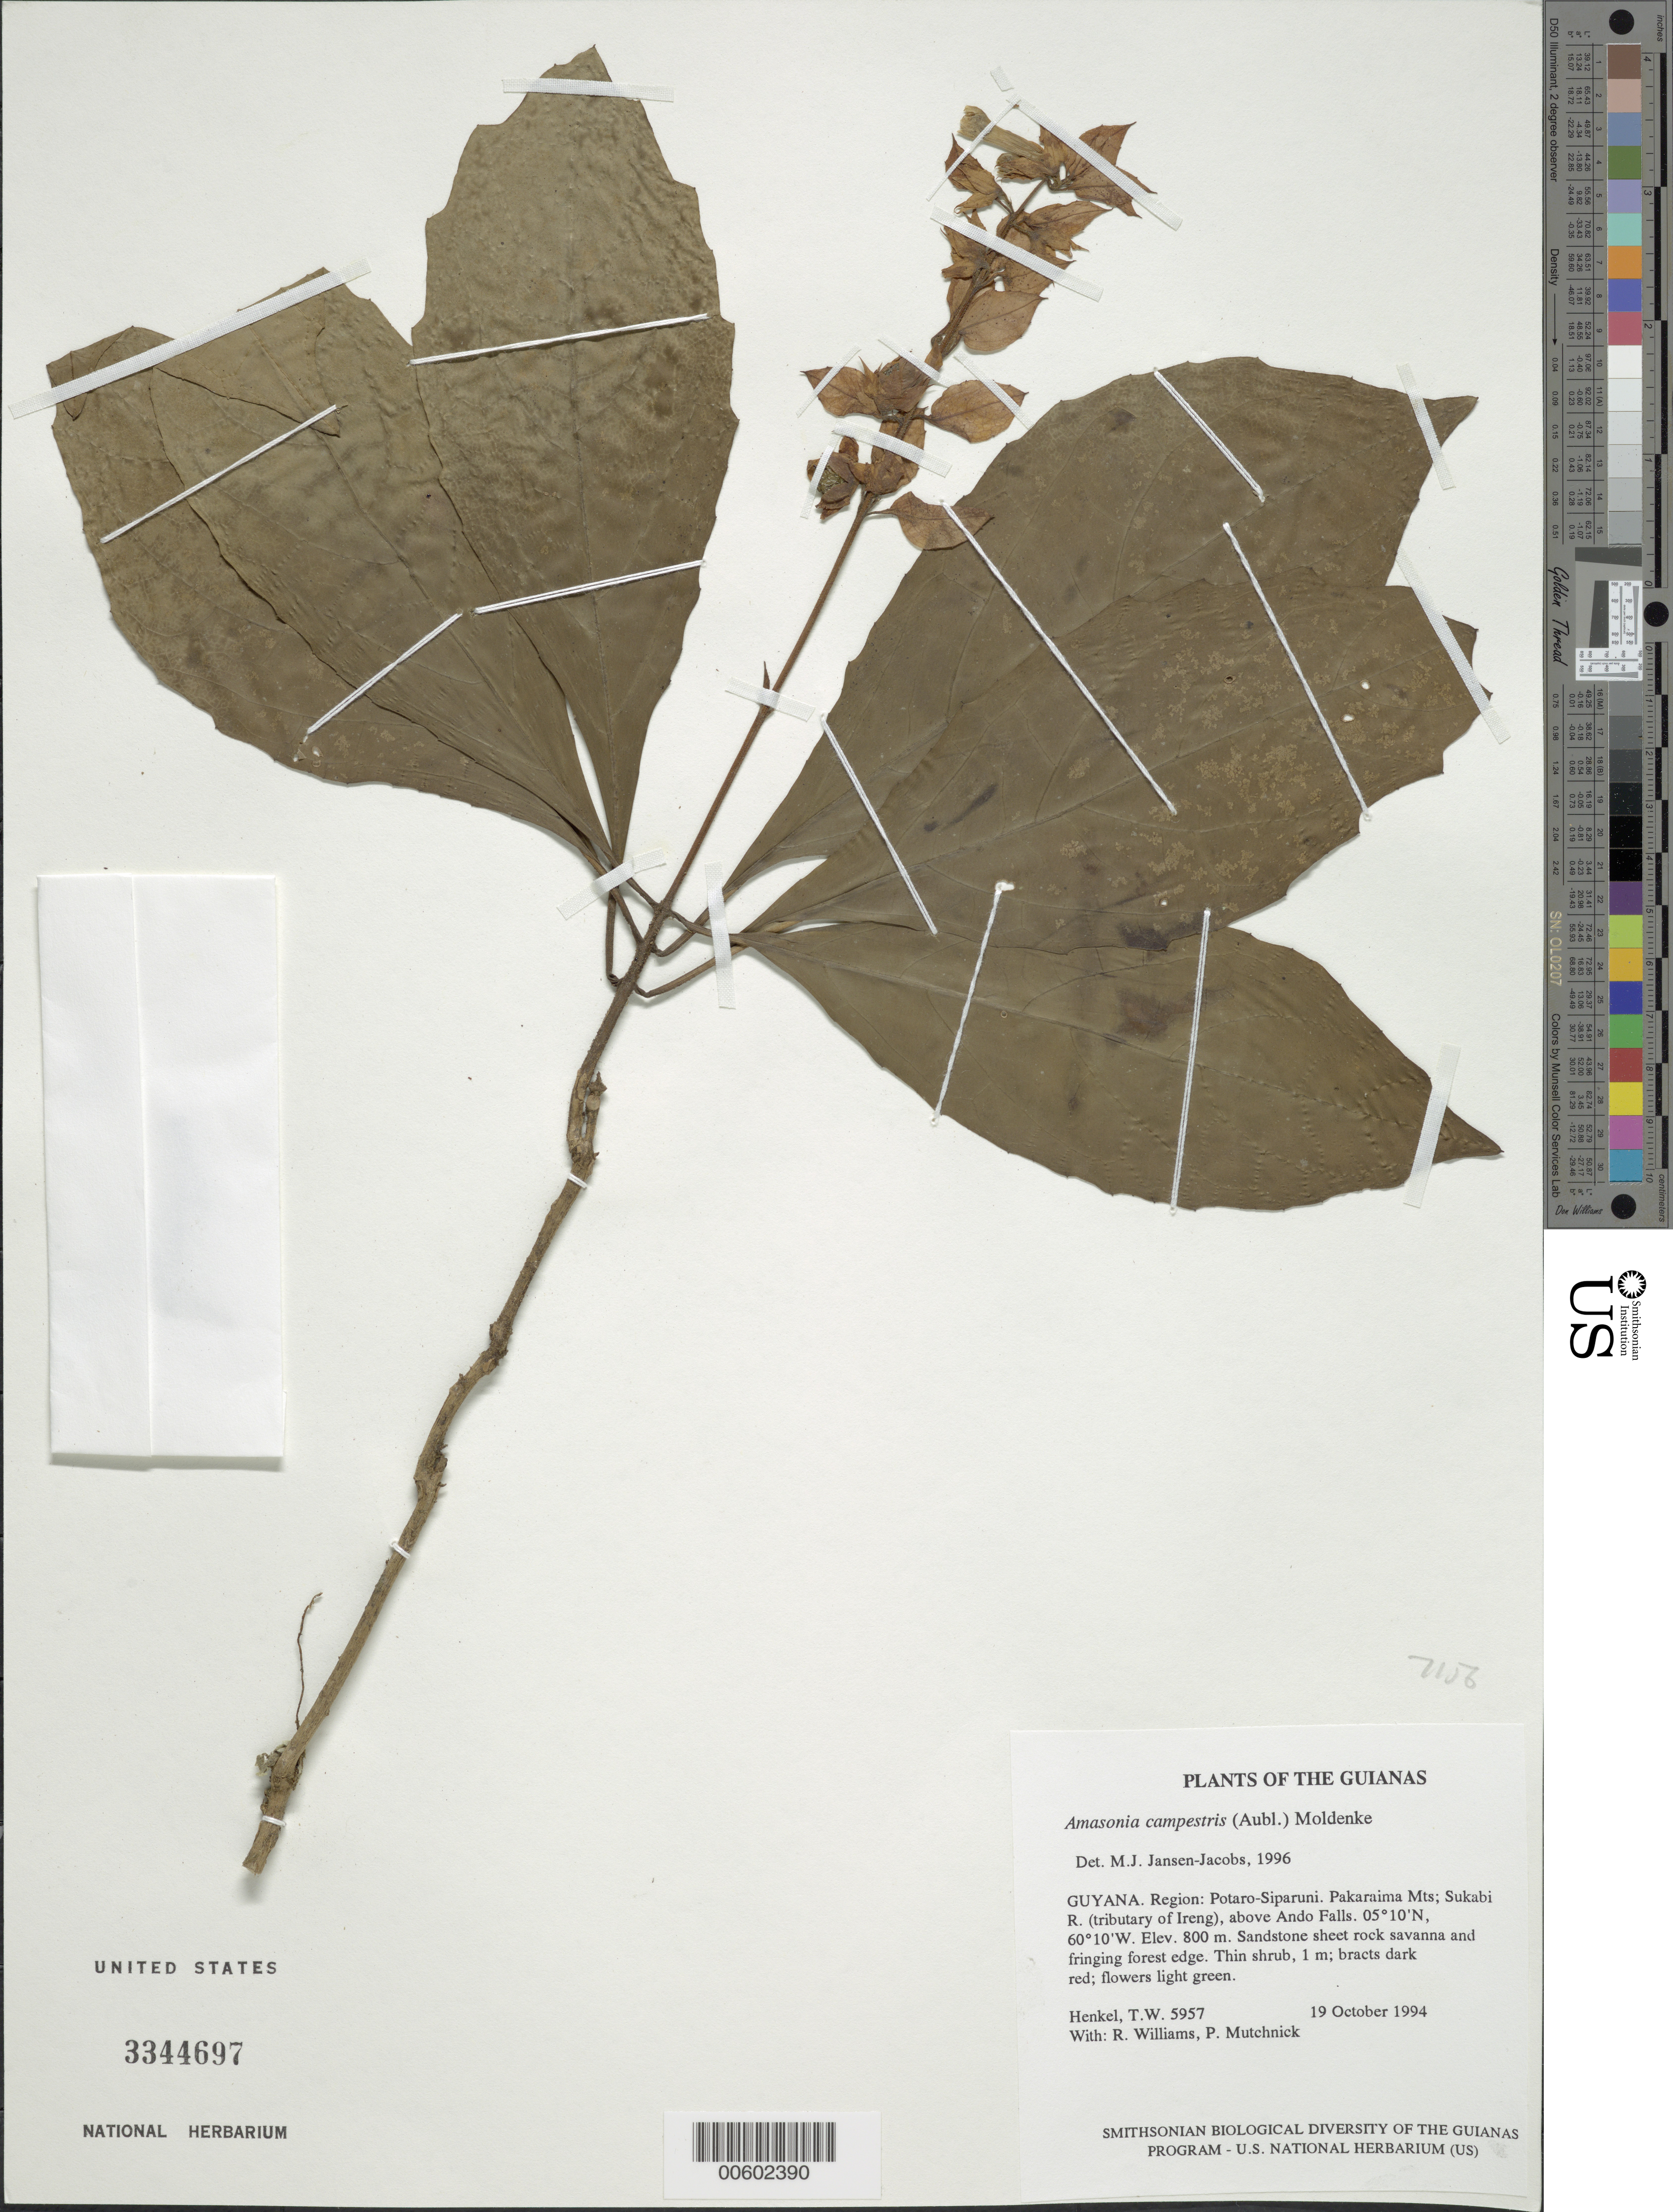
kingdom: Plantae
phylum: Tracheophyta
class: Magnoliopsida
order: Lamiales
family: Lamiaceae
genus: Amasonia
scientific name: Amasonia campestris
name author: (Aubl.) Moldenke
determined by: Jansen-Jacobs, M. J., (U), Nationaal Herbarium Nederland, Utrecht University branch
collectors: T. Henkel, R. Williams & P. Mutchnick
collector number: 5957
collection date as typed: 19 October 1994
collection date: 1994-10-19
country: Guyana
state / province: Potaro-Siparuni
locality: Pakaraima Mts; Sukabi R. (tributary of Ireng), above Ando Falls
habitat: Sandstone sheet rock savanna and fringing forest edge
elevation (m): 800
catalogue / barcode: US 3344697